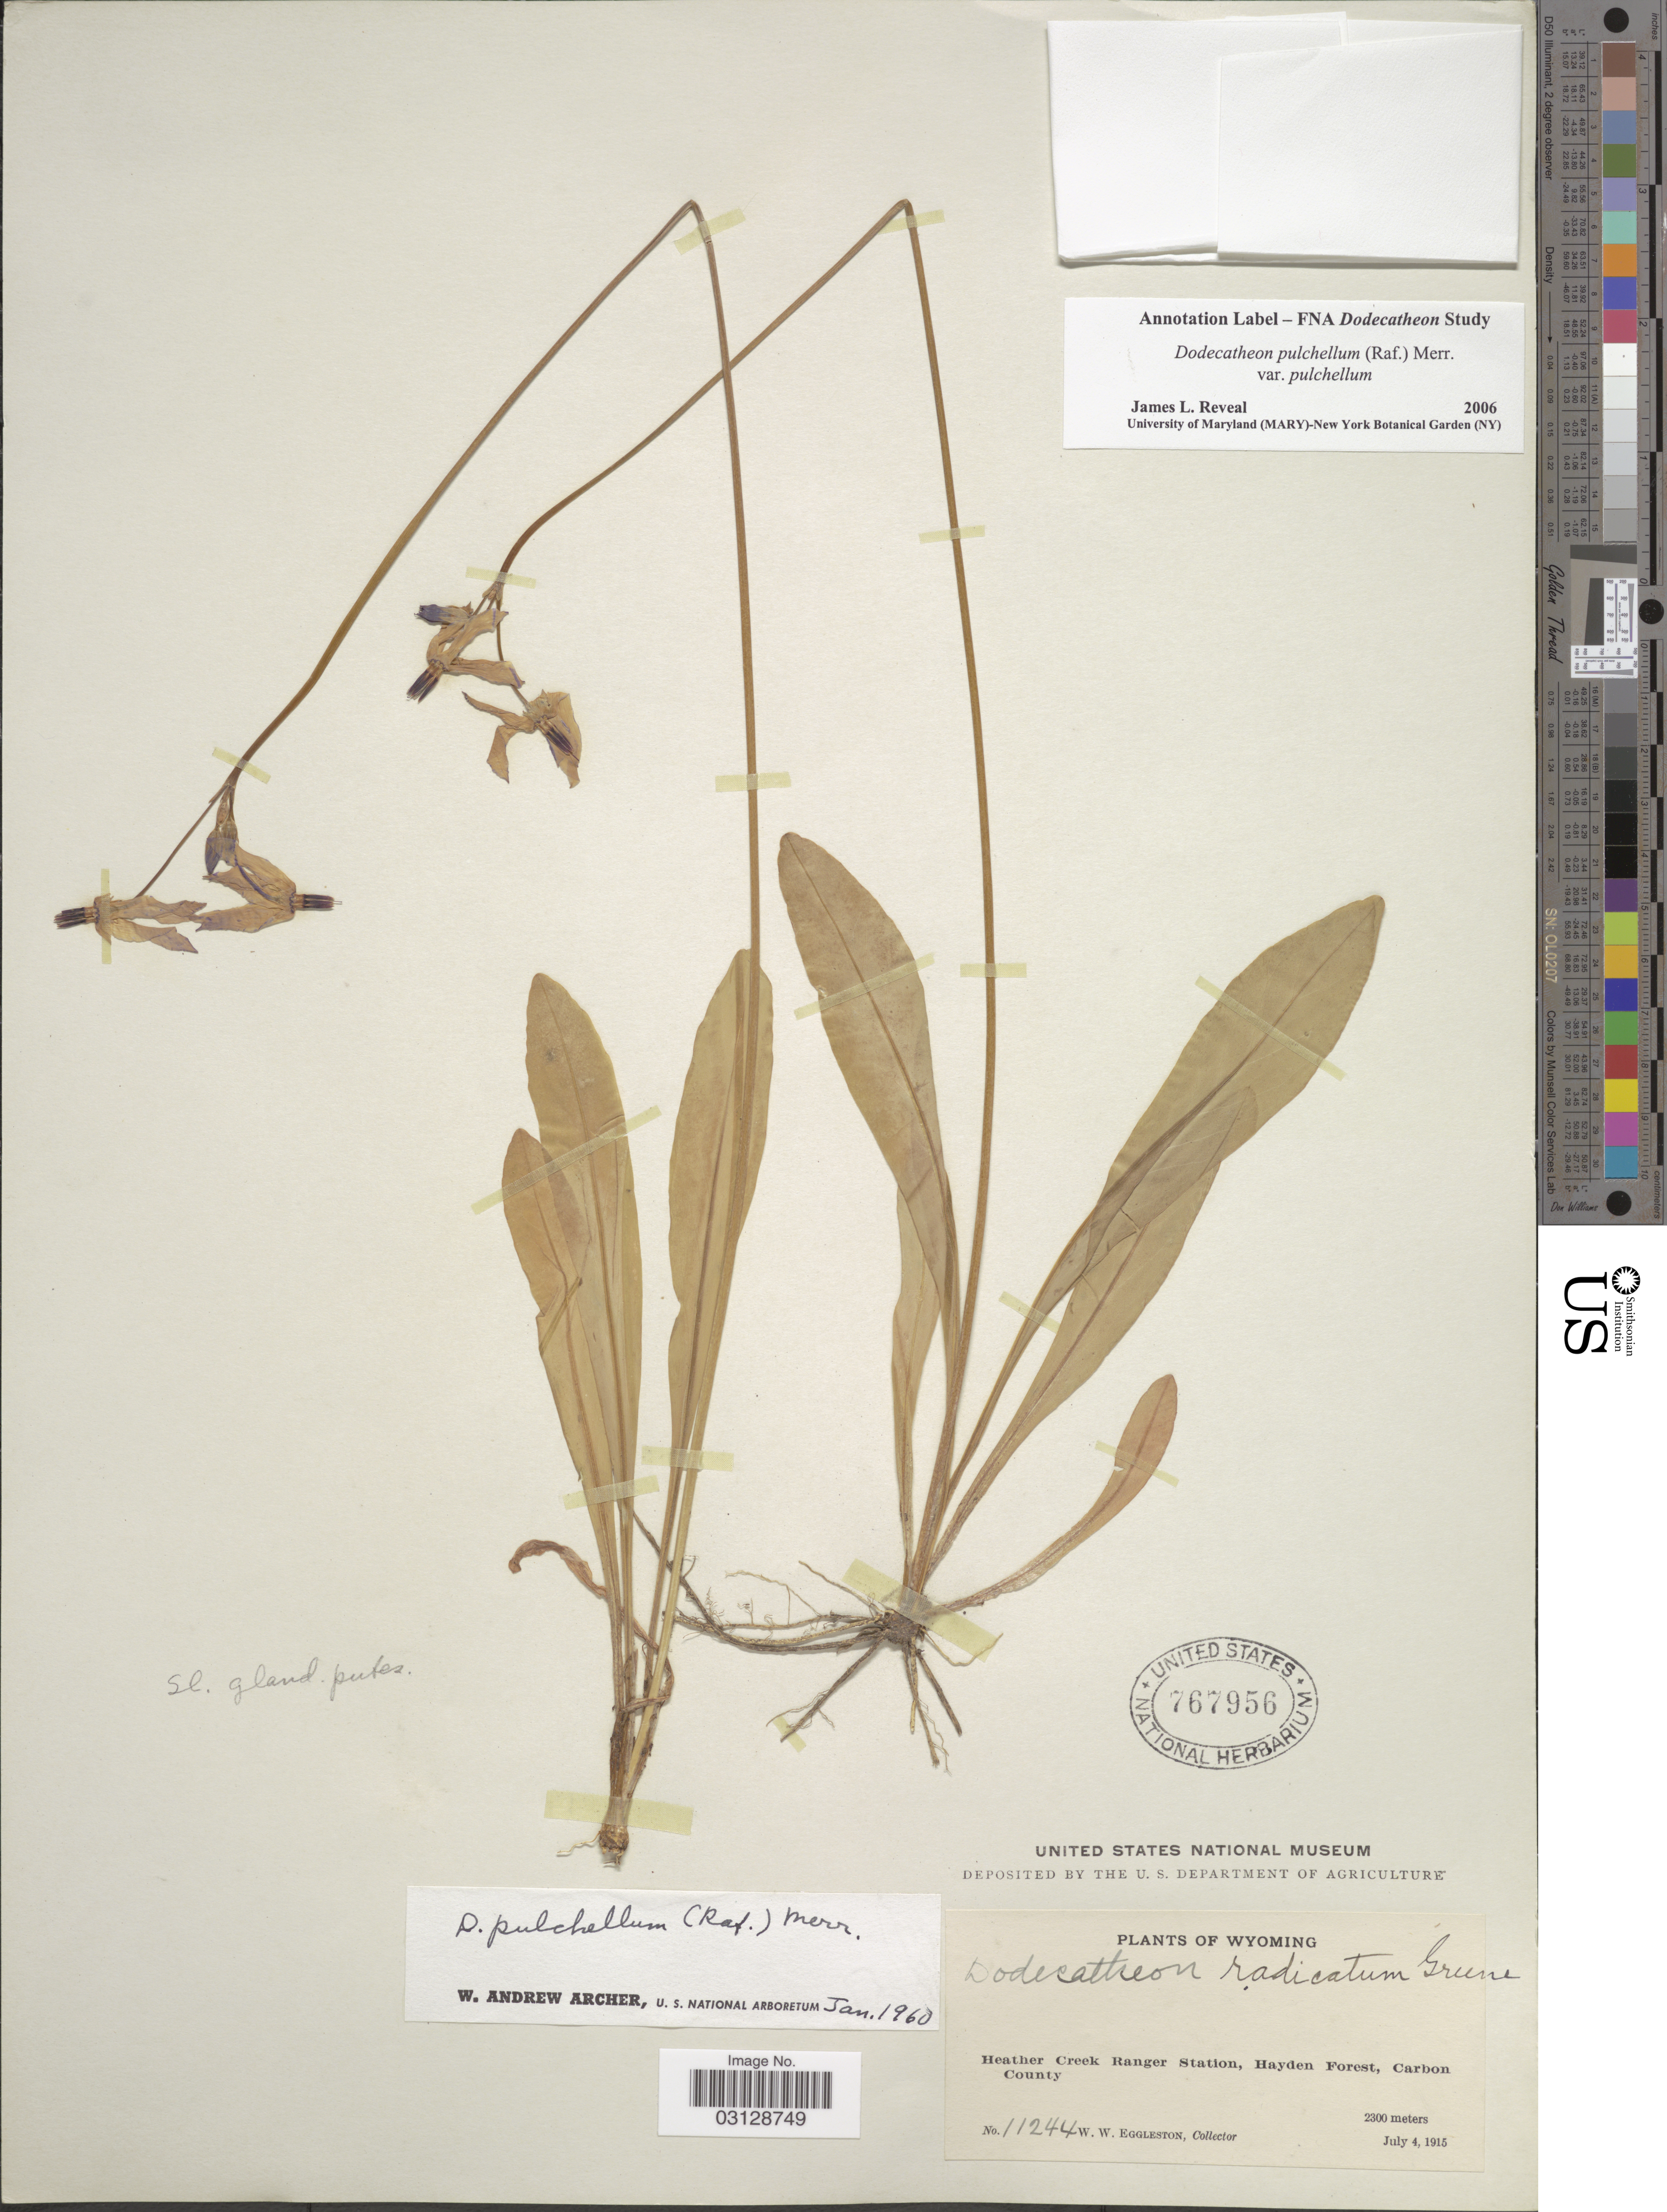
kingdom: Plantae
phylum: Tracheophyta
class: Magnoliopsida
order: Ericales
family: Primulaceae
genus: Dodecatheon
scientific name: Dodecatheon pulchellum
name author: (Raf.) Merr.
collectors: W. W. Eggleston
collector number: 11244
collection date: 1915-07-04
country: United States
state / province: Wyoming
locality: Heather Creek Ranger Station, Hayden Forest, Carbon County.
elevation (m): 2300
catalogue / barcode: US 767956